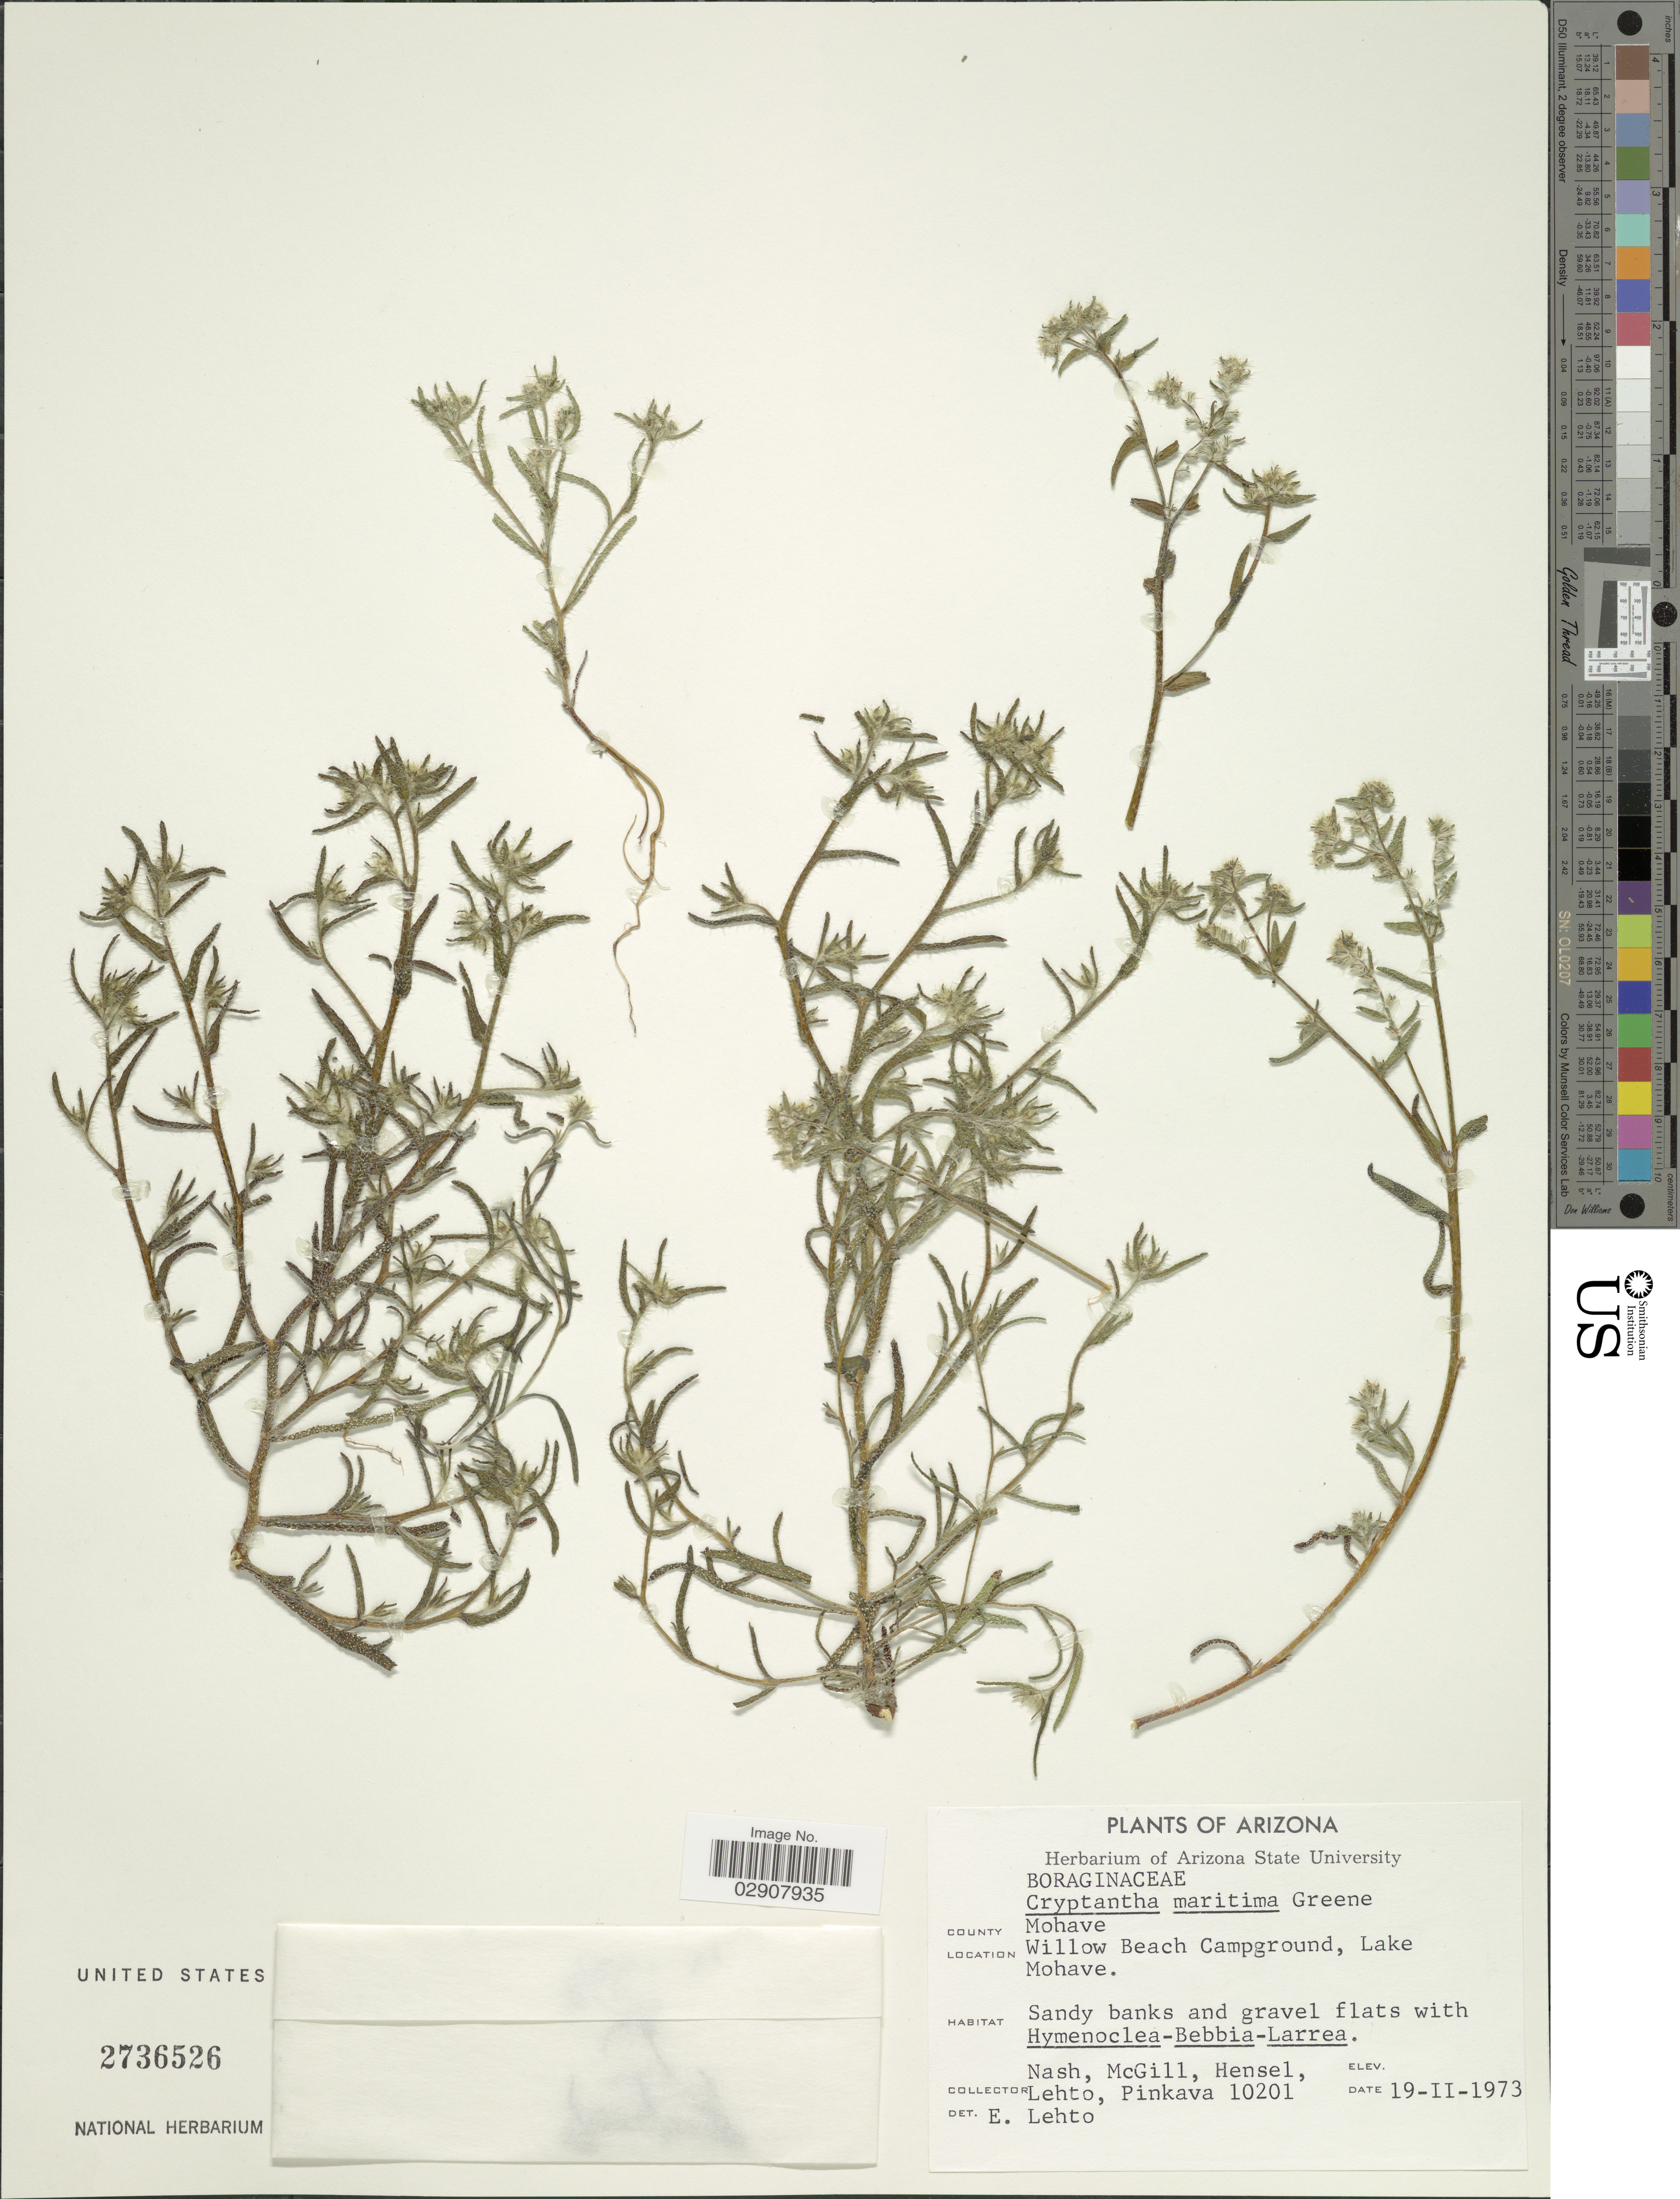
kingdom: Plantae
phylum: Tracheophyta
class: Magnoliopsida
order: Boraginales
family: Boraginaceae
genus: Cryptantha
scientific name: Cryptantha maritima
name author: (Greene) Greene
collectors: -- Nash, -. McGill, -. Hensel, -. Lehto & -. Pinkava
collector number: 10201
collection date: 1973-02-19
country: United States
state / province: Arizona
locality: Willow Beach Campground, Lake Mohave. County Mohave. Arizona.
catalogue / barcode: US 2736526